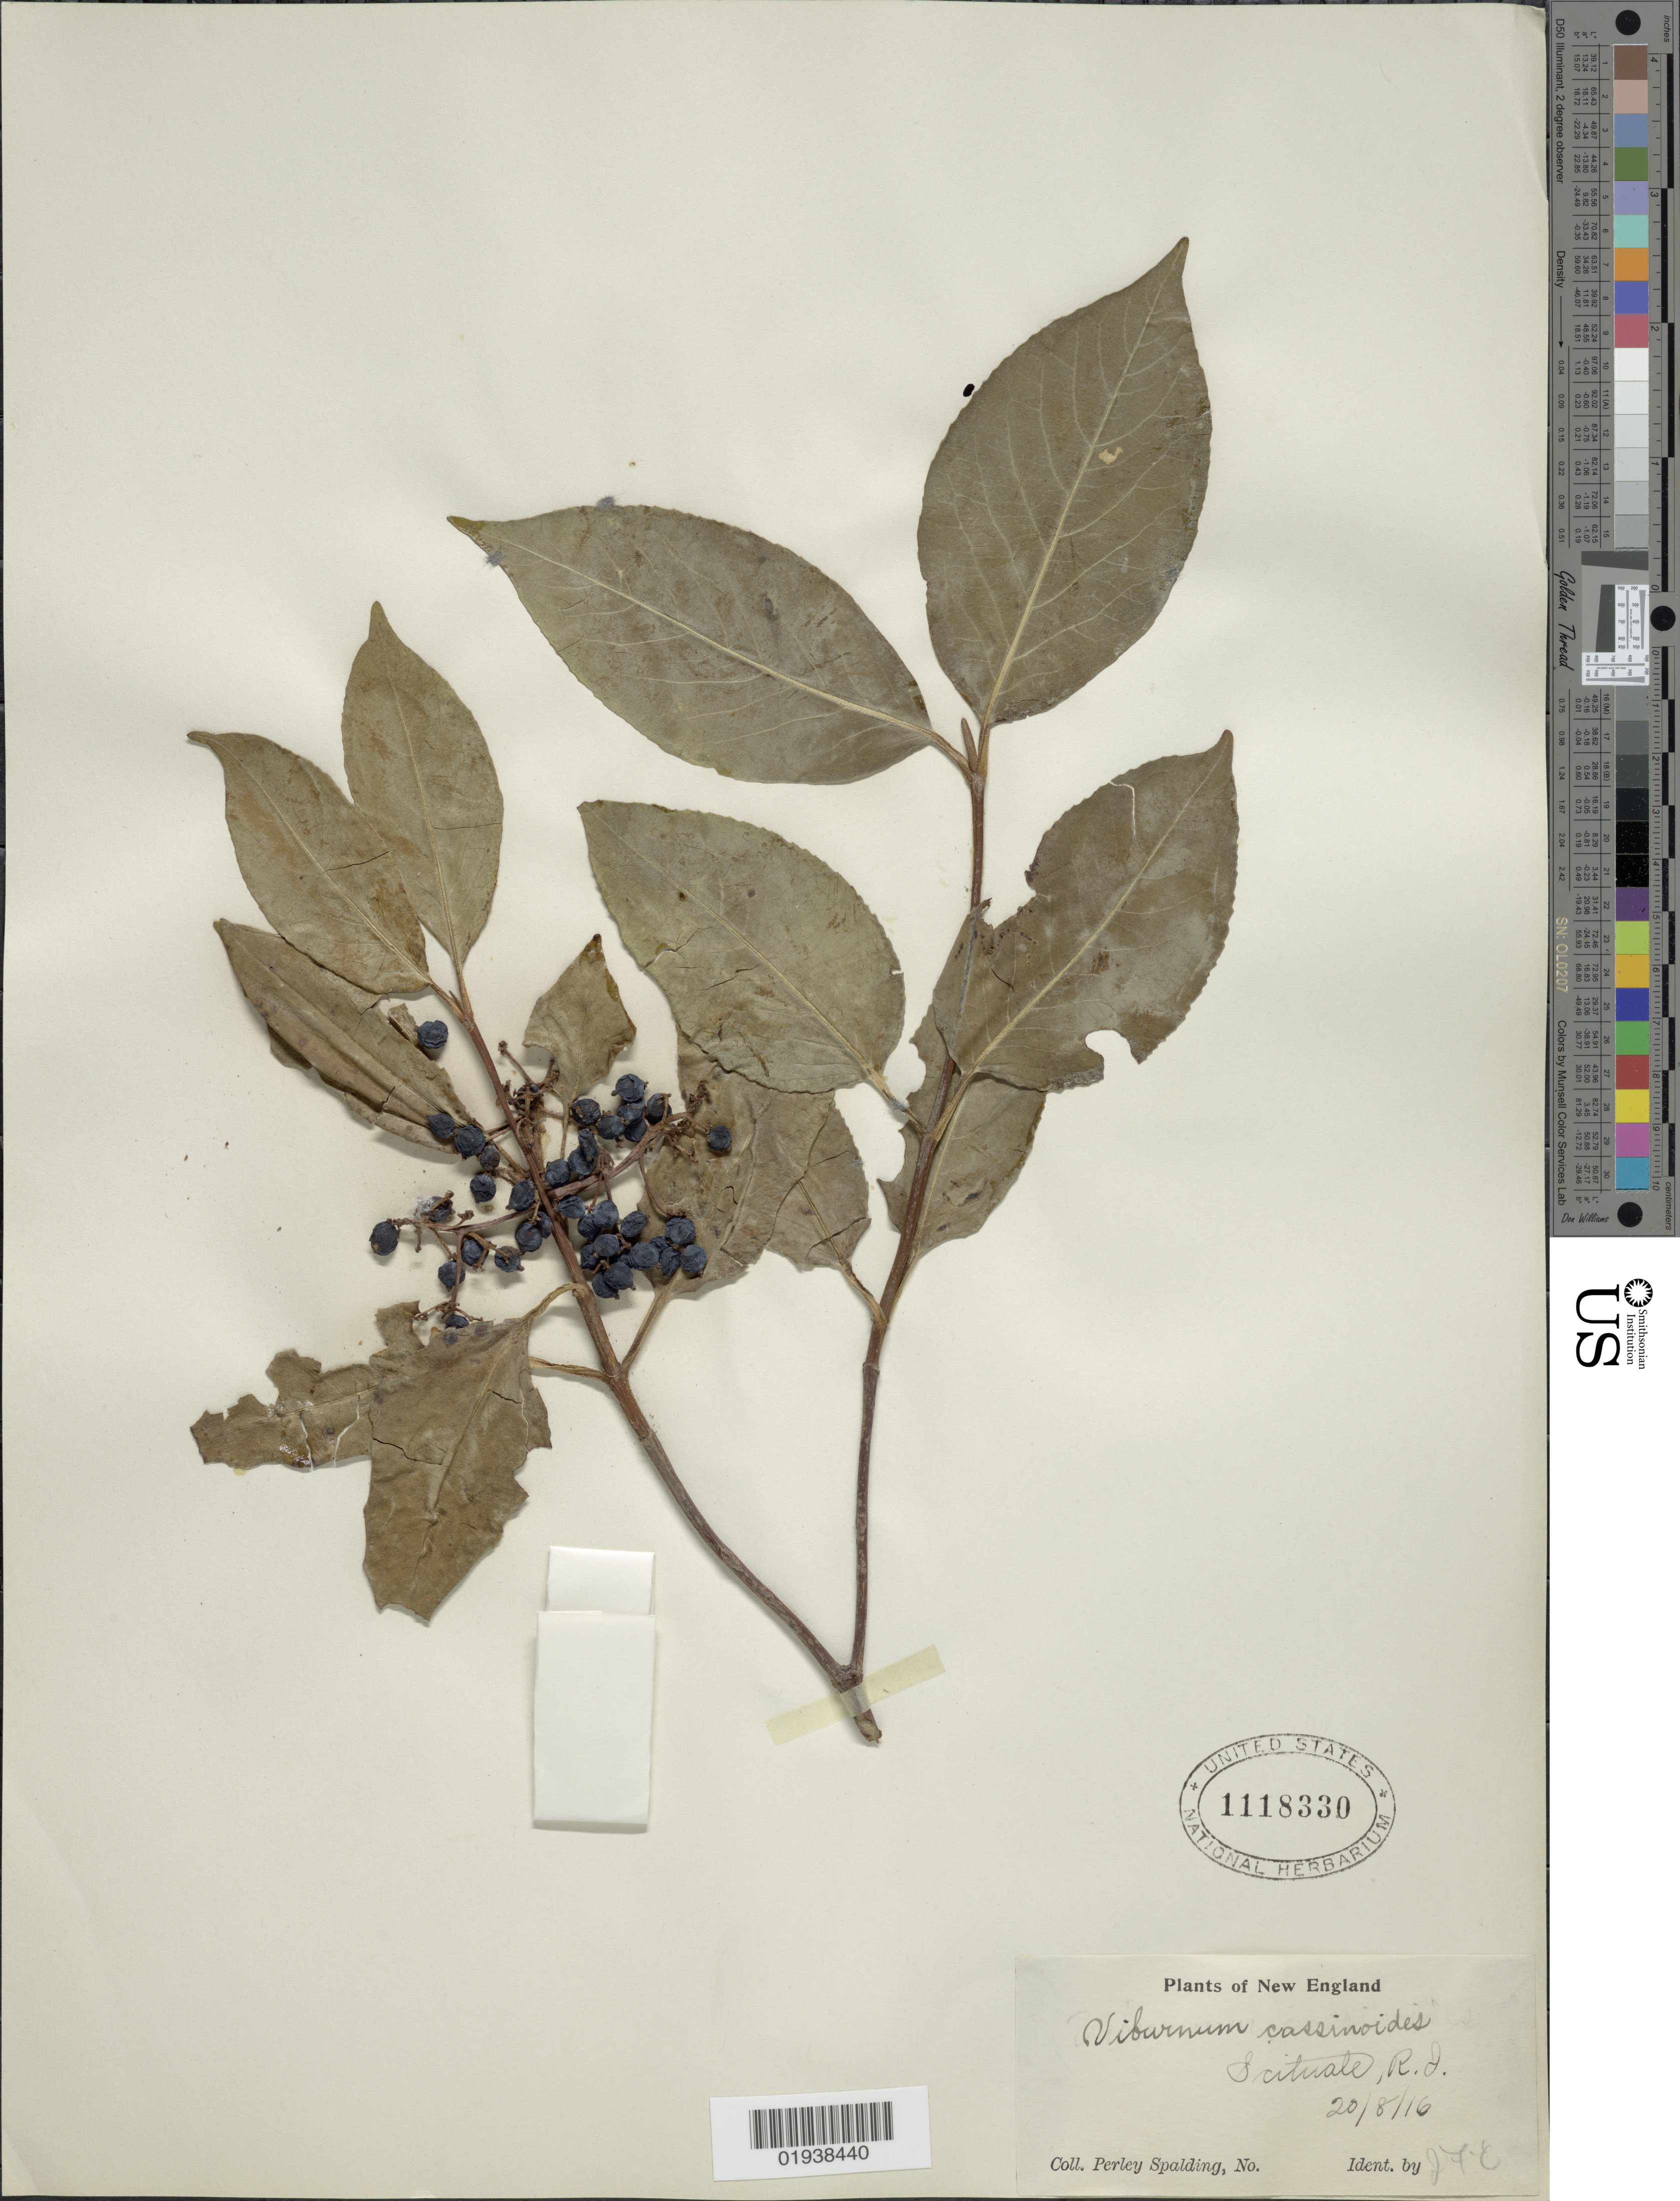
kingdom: Plantae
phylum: Tracheophyta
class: Magnoliopsida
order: Dipsacales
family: Viburnaceae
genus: Viburnum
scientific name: Viburnum cassinoides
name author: L.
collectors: P. Spalding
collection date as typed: Transcribed d/m/y: 20/8/16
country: United States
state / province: Rhode Island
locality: New England. Scituale, R.I.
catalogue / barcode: US 1118330